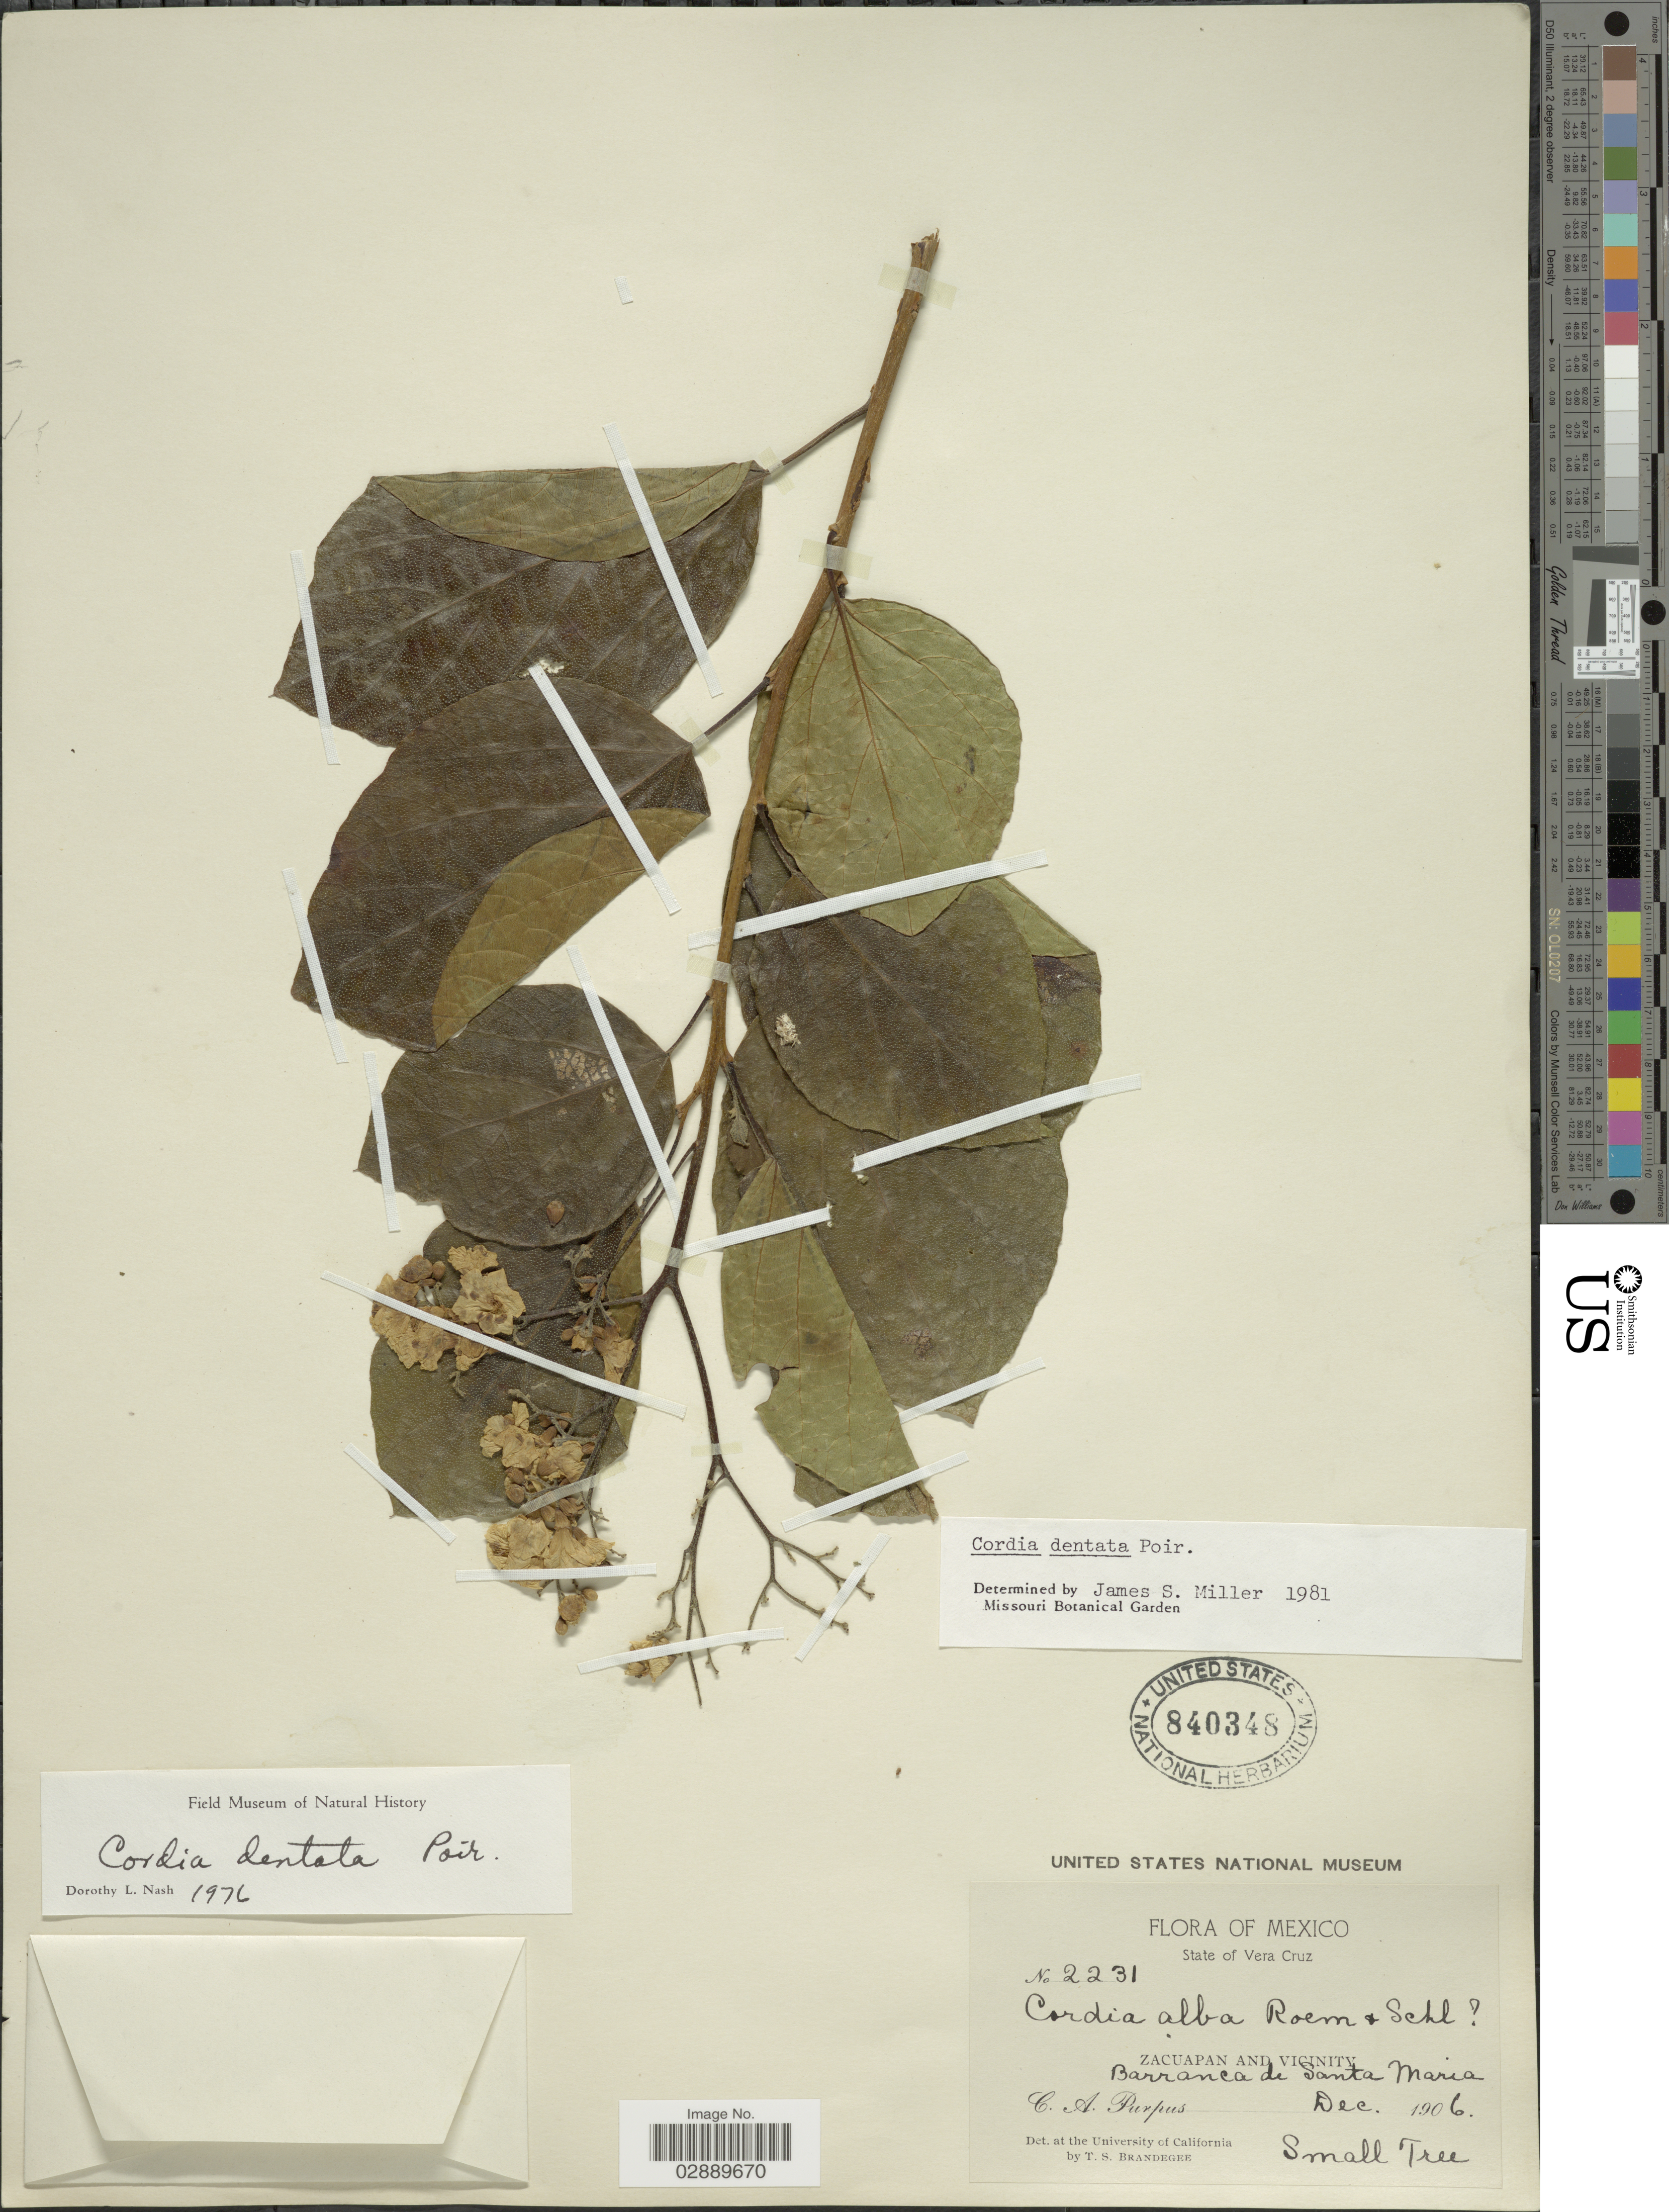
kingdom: Plantae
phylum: Tracheophyta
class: Magnoliopsida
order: Boraginales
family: Cordiaceae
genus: Cordia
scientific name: Cordia dentata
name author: Poir.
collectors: C. A. Purpus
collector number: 2231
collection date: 1906-12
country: Mexico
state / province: Veracruz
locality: State of Veracruz. Zacuapan and vicinity. Barranca de Santa Maria.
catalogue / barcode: US 840348